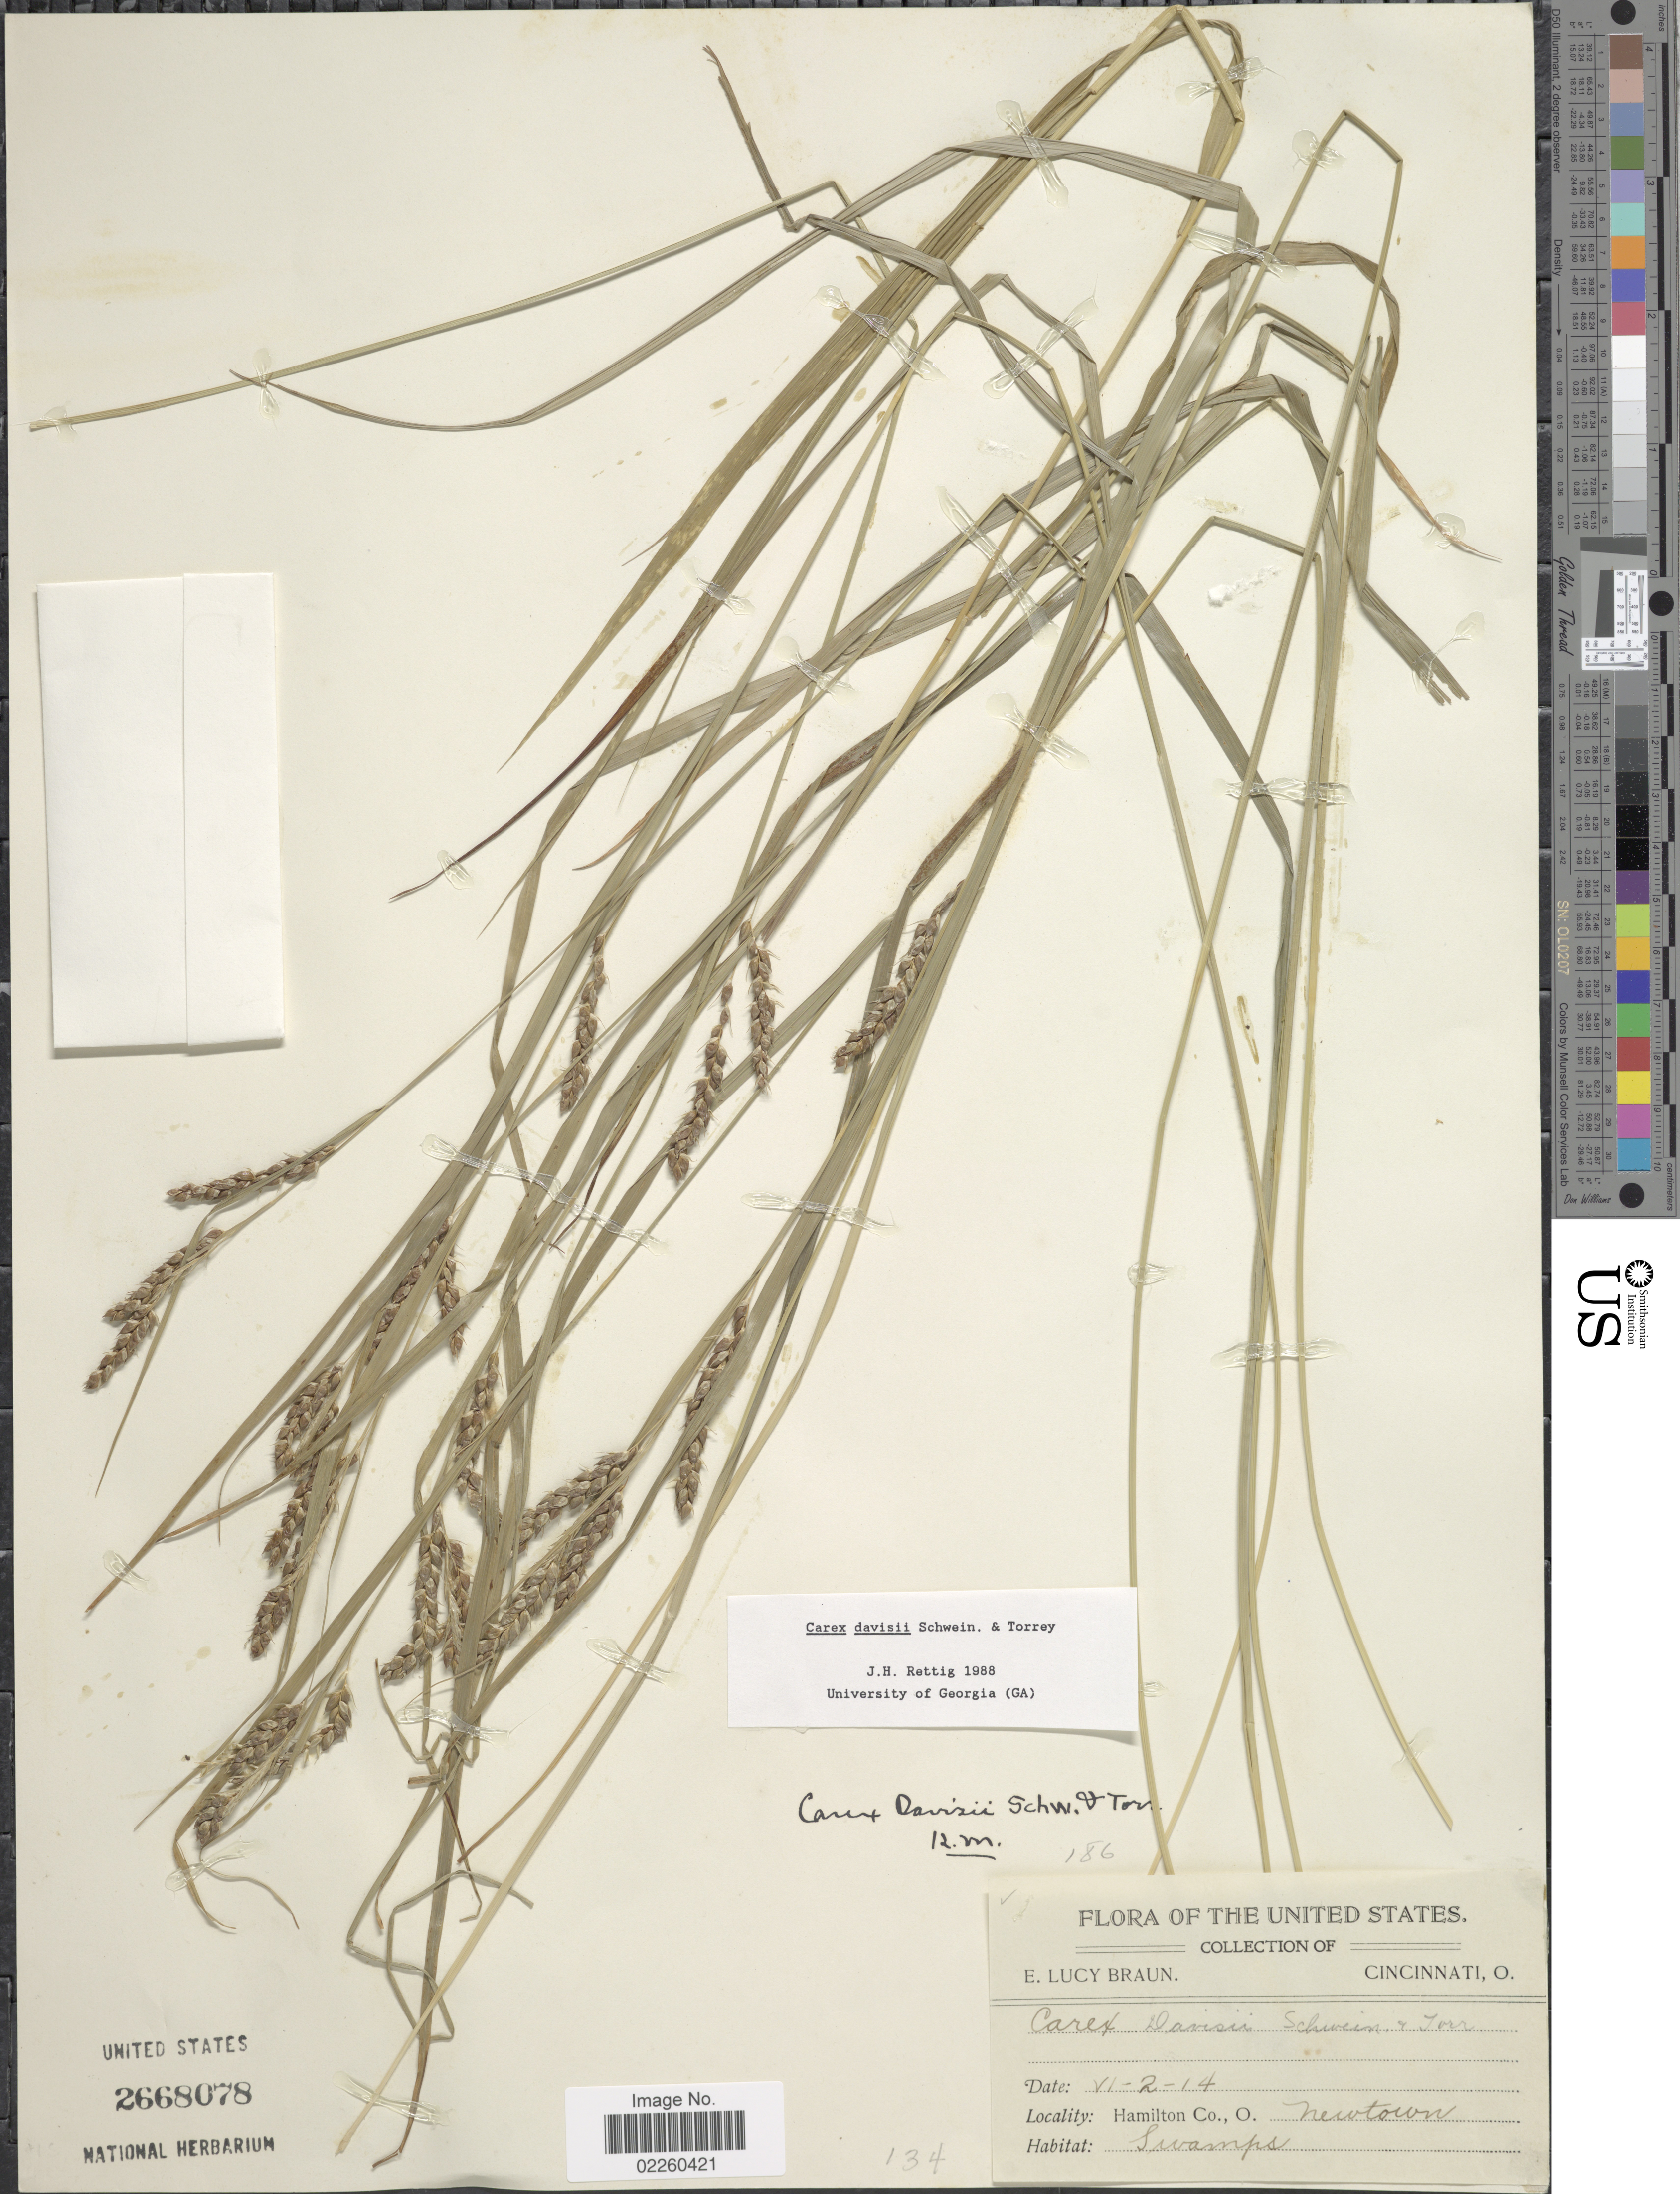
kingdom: Plantae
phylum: Tracheophyta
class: Liliopsida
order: Poales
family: Cyperaceae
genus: Carex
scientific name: Carex davisii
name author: Schwein. & Torr.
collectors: E. L. Braun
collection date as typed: Transcribed d/m/y: 2/6/14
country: United States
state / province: Ohio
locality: Hamilton Co., O., Newton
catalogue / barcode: US 2668078